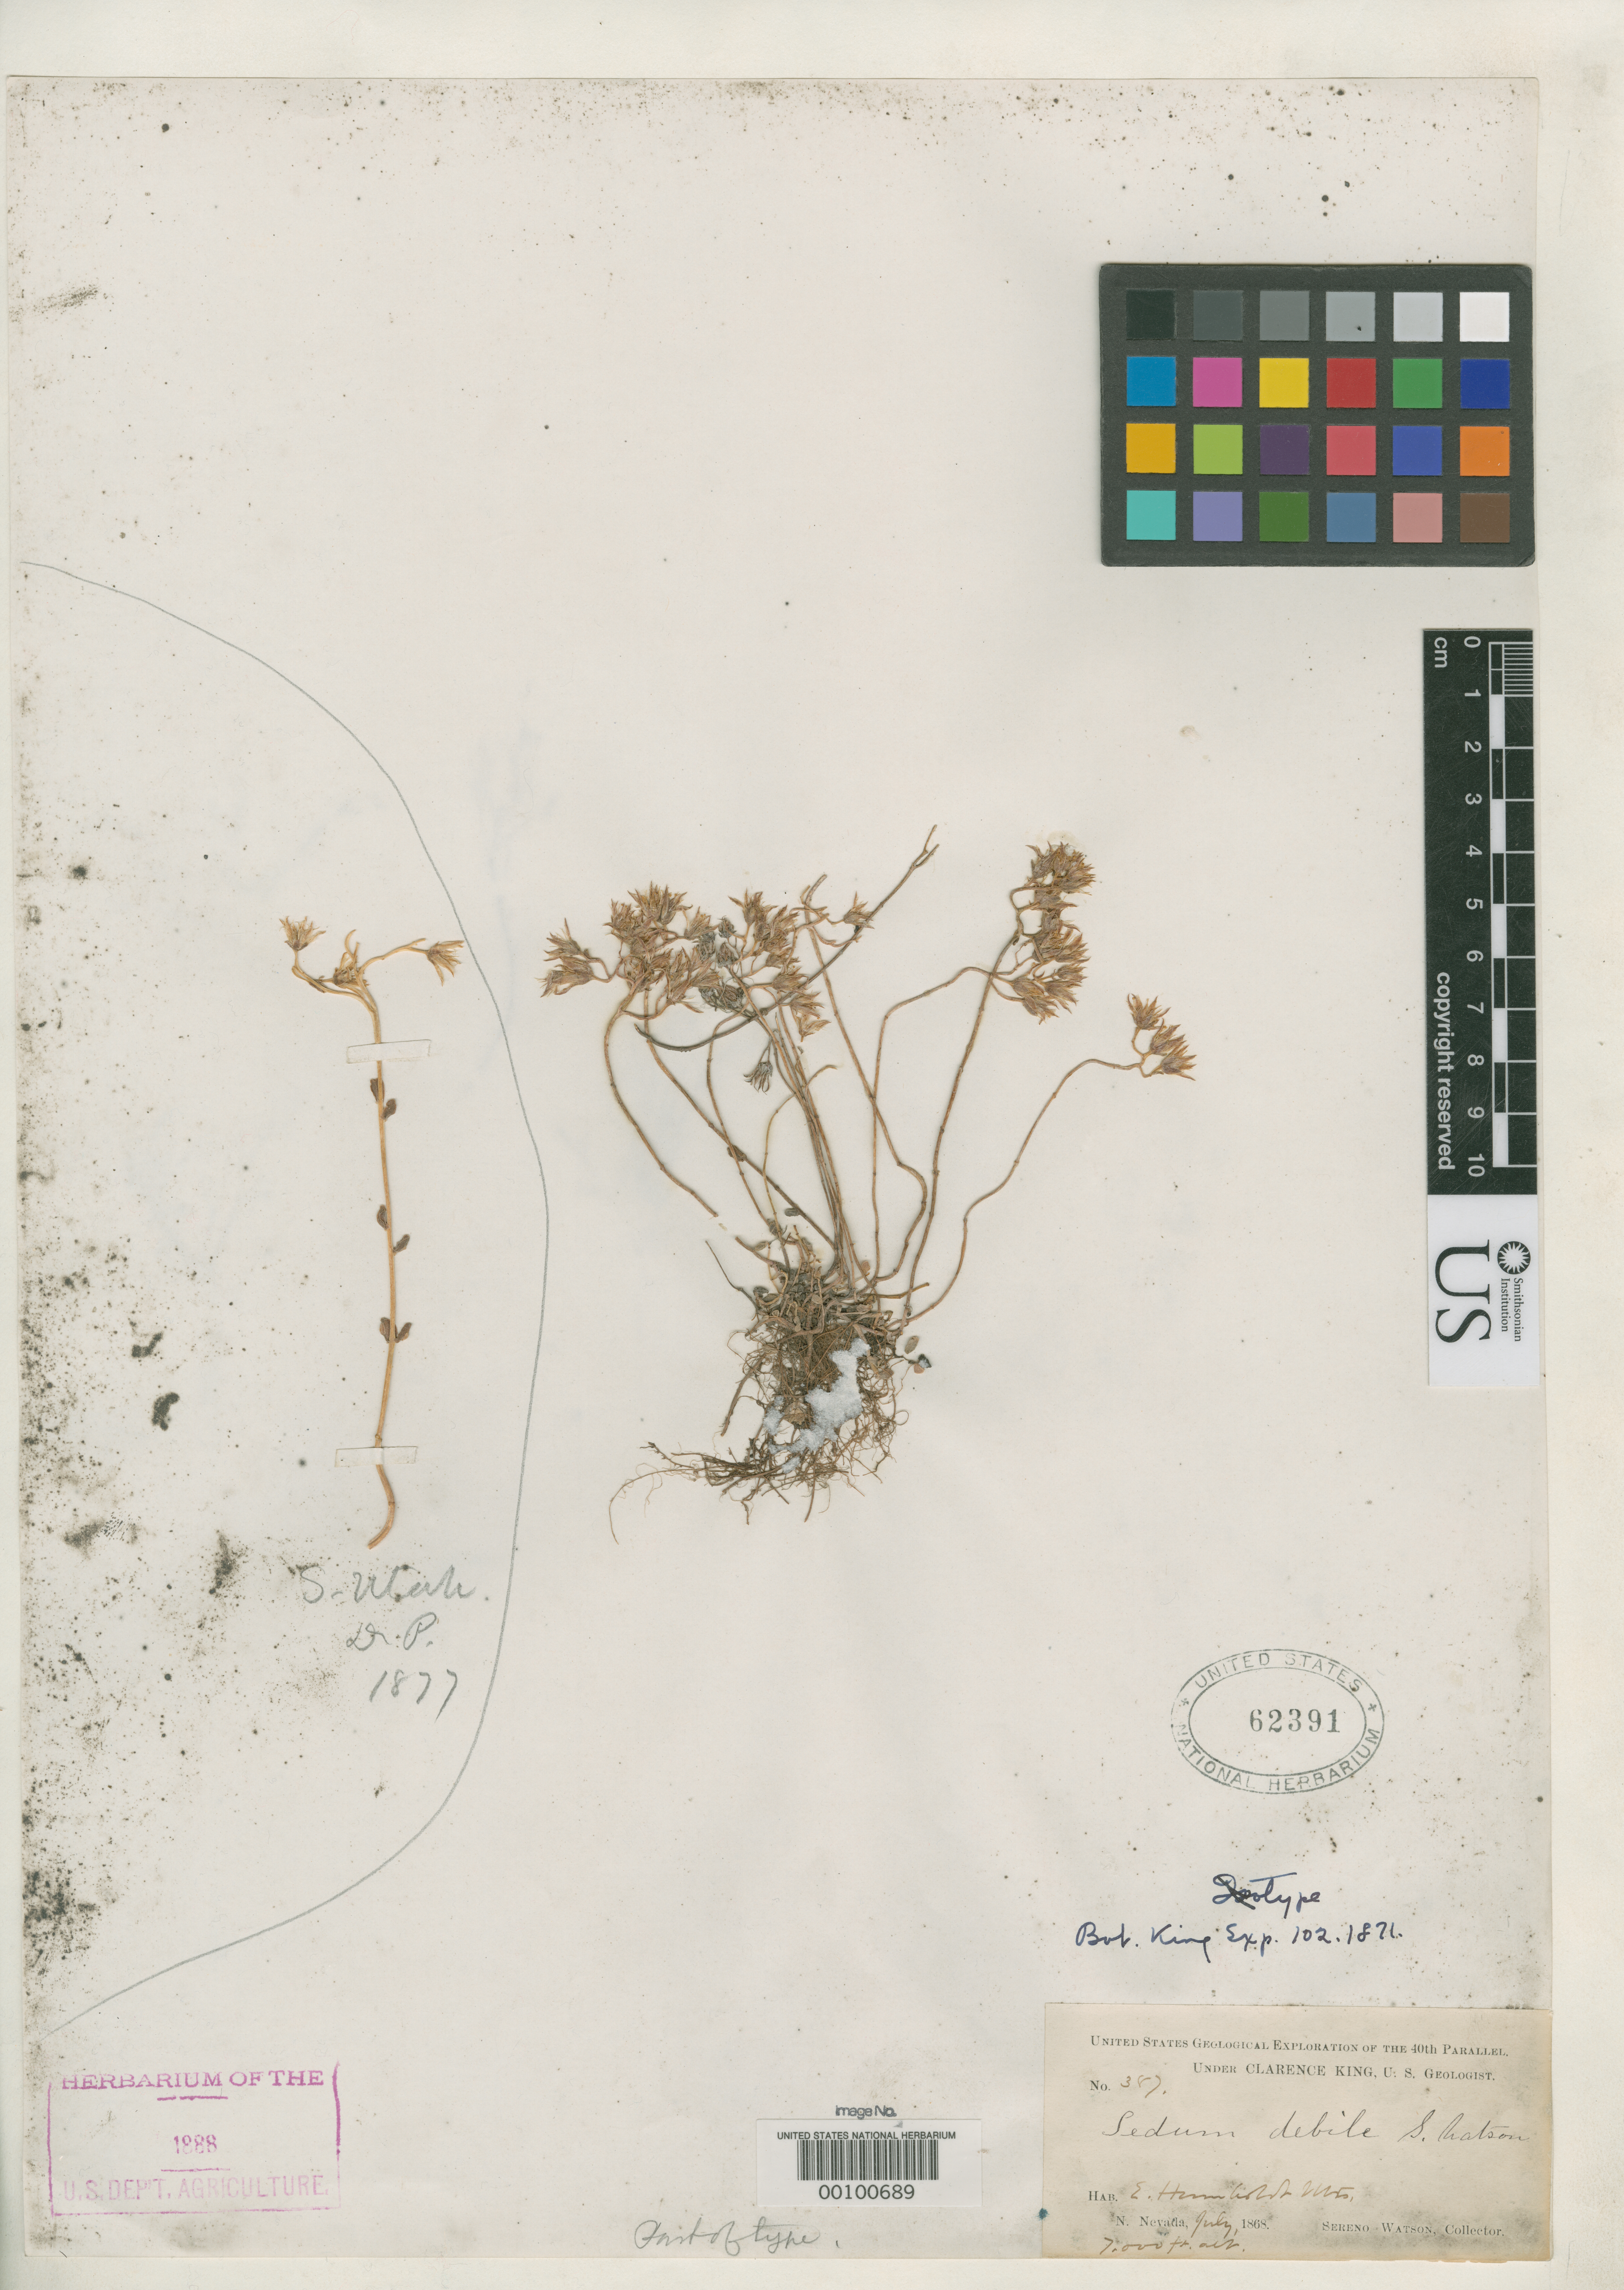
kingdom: Plantae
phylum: Tracheophyta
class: Magnoliopsida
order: Saxifragales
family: Crassulaceae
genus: Sedum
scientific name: Sedum debile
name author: S. Watson in C. King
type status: Syntype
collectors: S. Watson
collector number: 387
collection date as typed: Jul 1868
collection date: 1868-07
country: United States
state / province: Nevada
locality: East Humboldt Mountains.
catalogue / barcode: US 62391